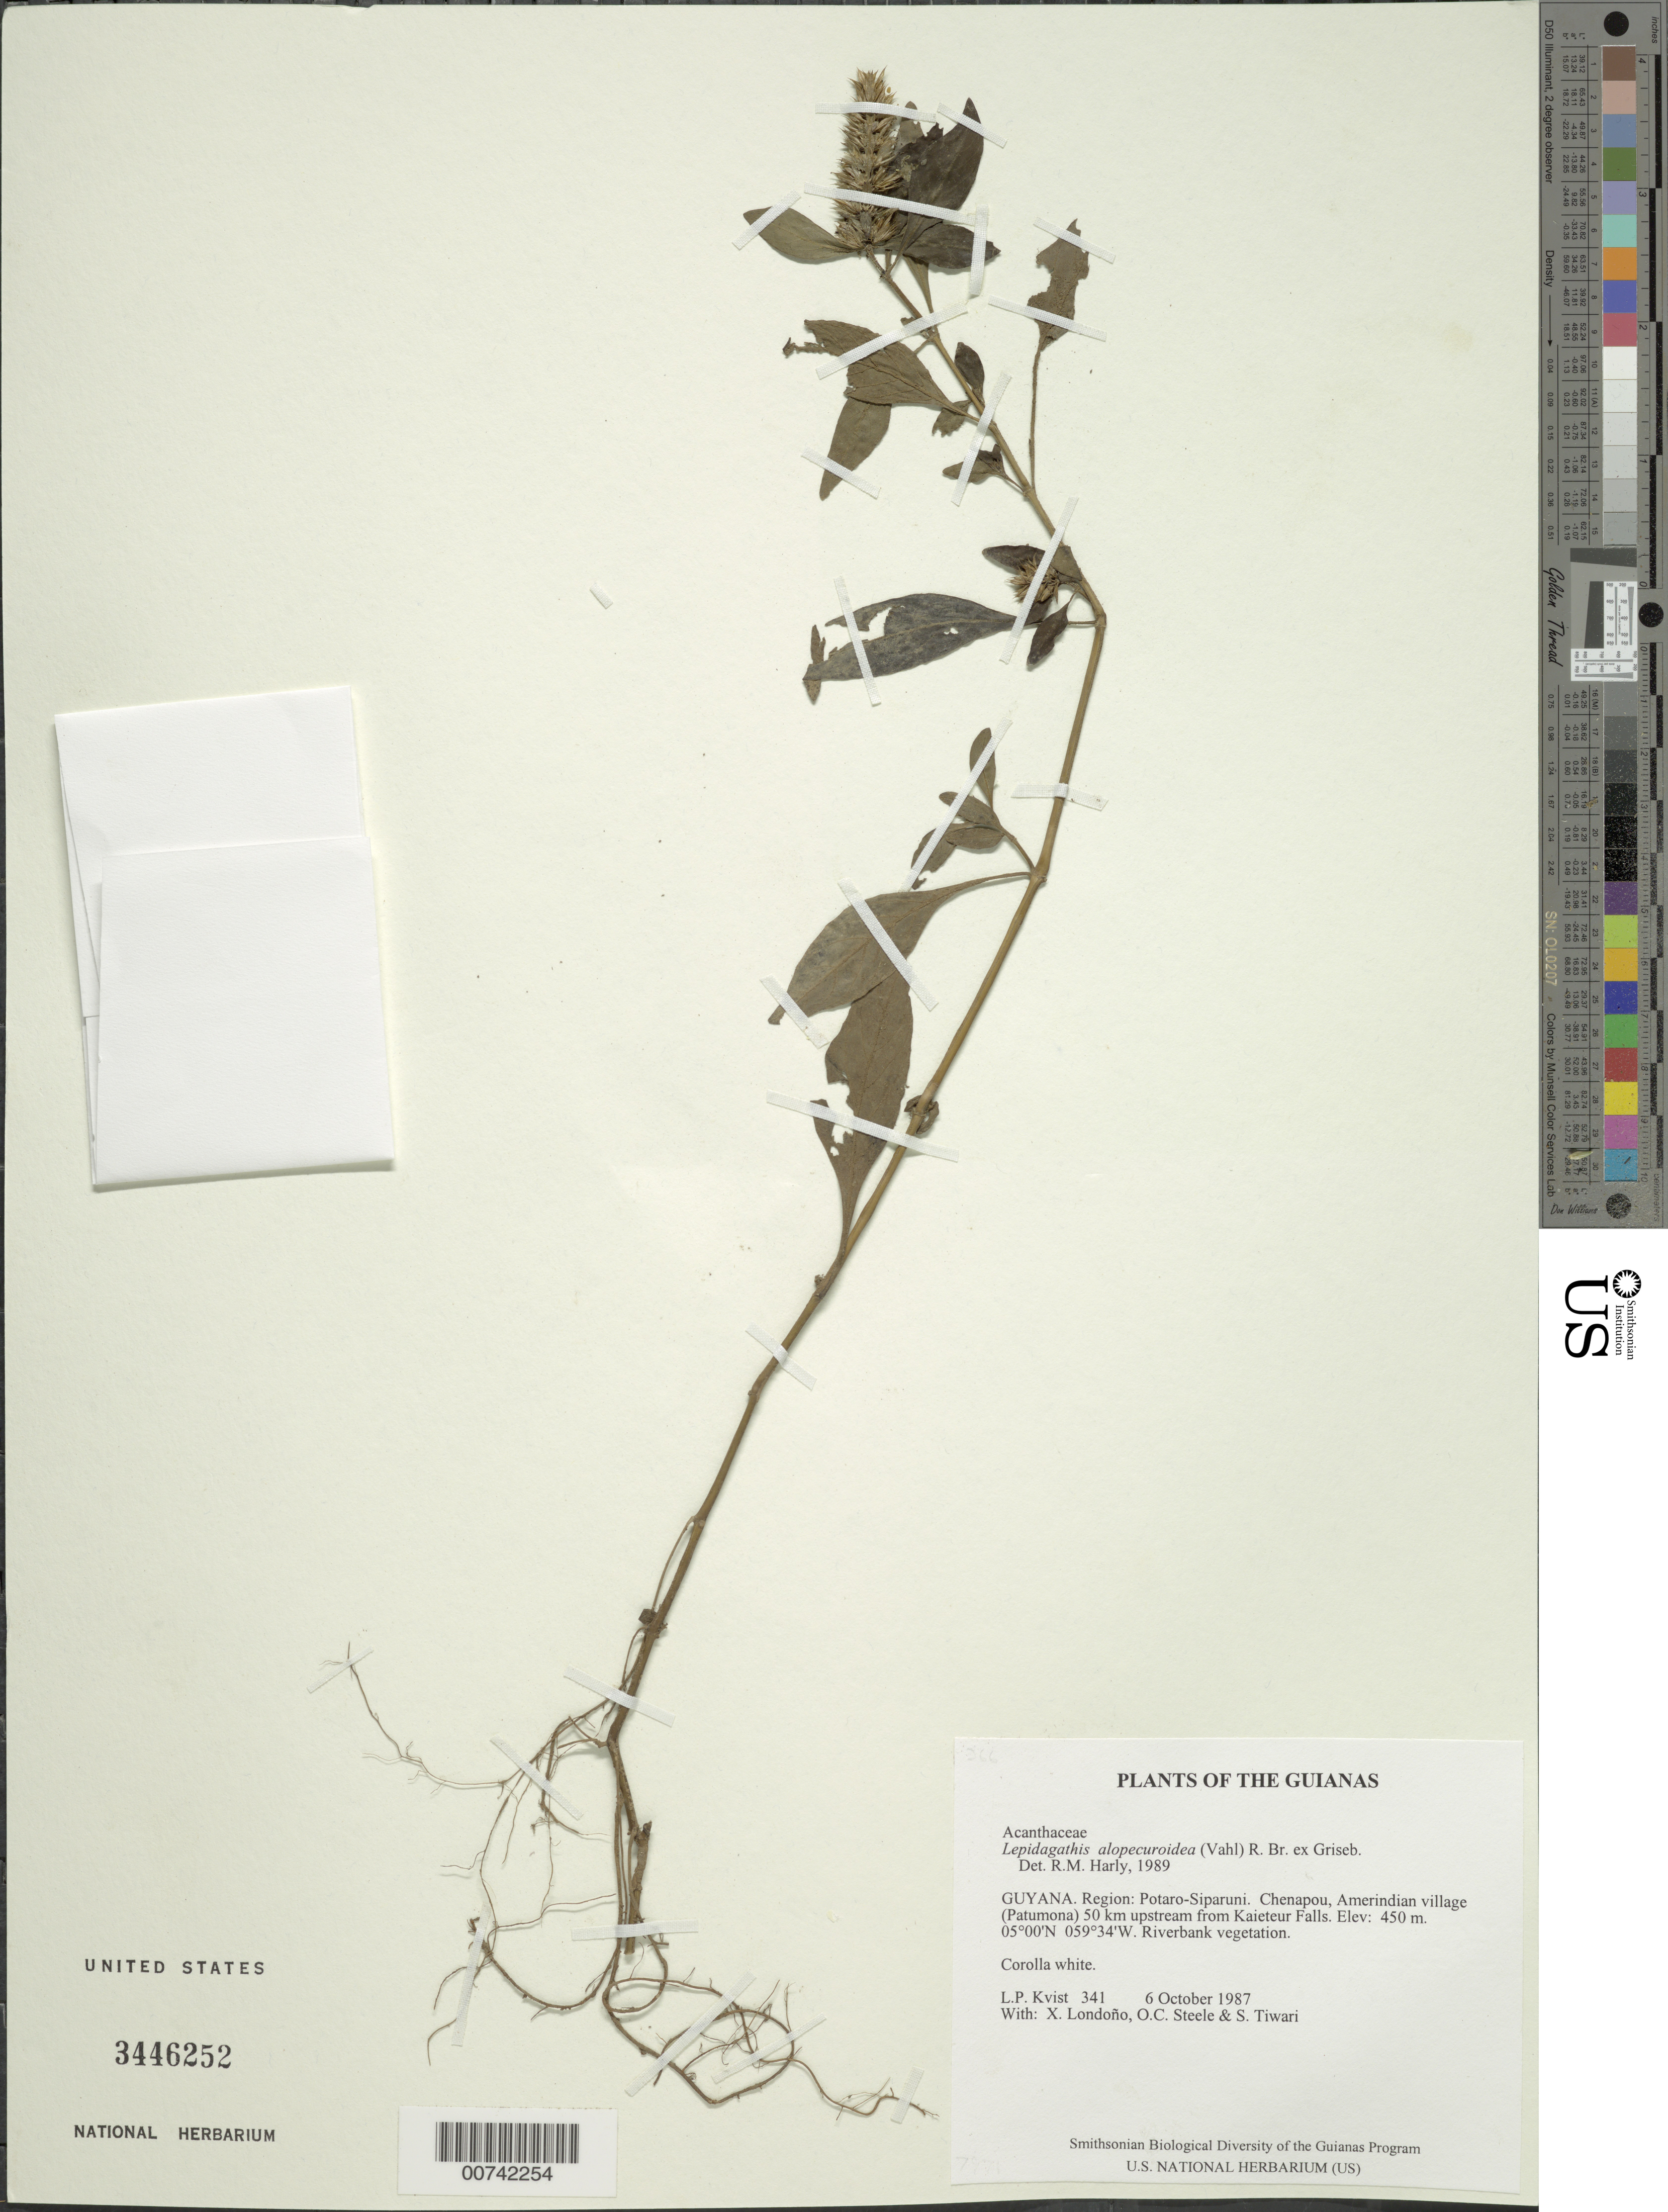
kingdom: Plantae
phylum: Tracheophyta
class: Magnoliopsida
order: Lamiales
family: Acanthaceae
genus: Lepidagathis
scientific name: Lepidagathis alopecuroidea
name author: (Vahl) R. Br. ex Griseb.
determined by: Harley, R. M.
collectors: L. P. Kvist, X. Londoño, O. C. Steele & S. Tiwari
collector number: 341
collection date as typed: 6 October 1987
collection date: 1987-10-06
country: Guyana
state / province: Potaro-Siparuni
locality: Chenapou, Amerindian village (Patumona) 50 km upstream from Kaieteur Falls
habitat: Riverbank vegetation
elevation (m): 450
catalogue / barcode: US 3446252